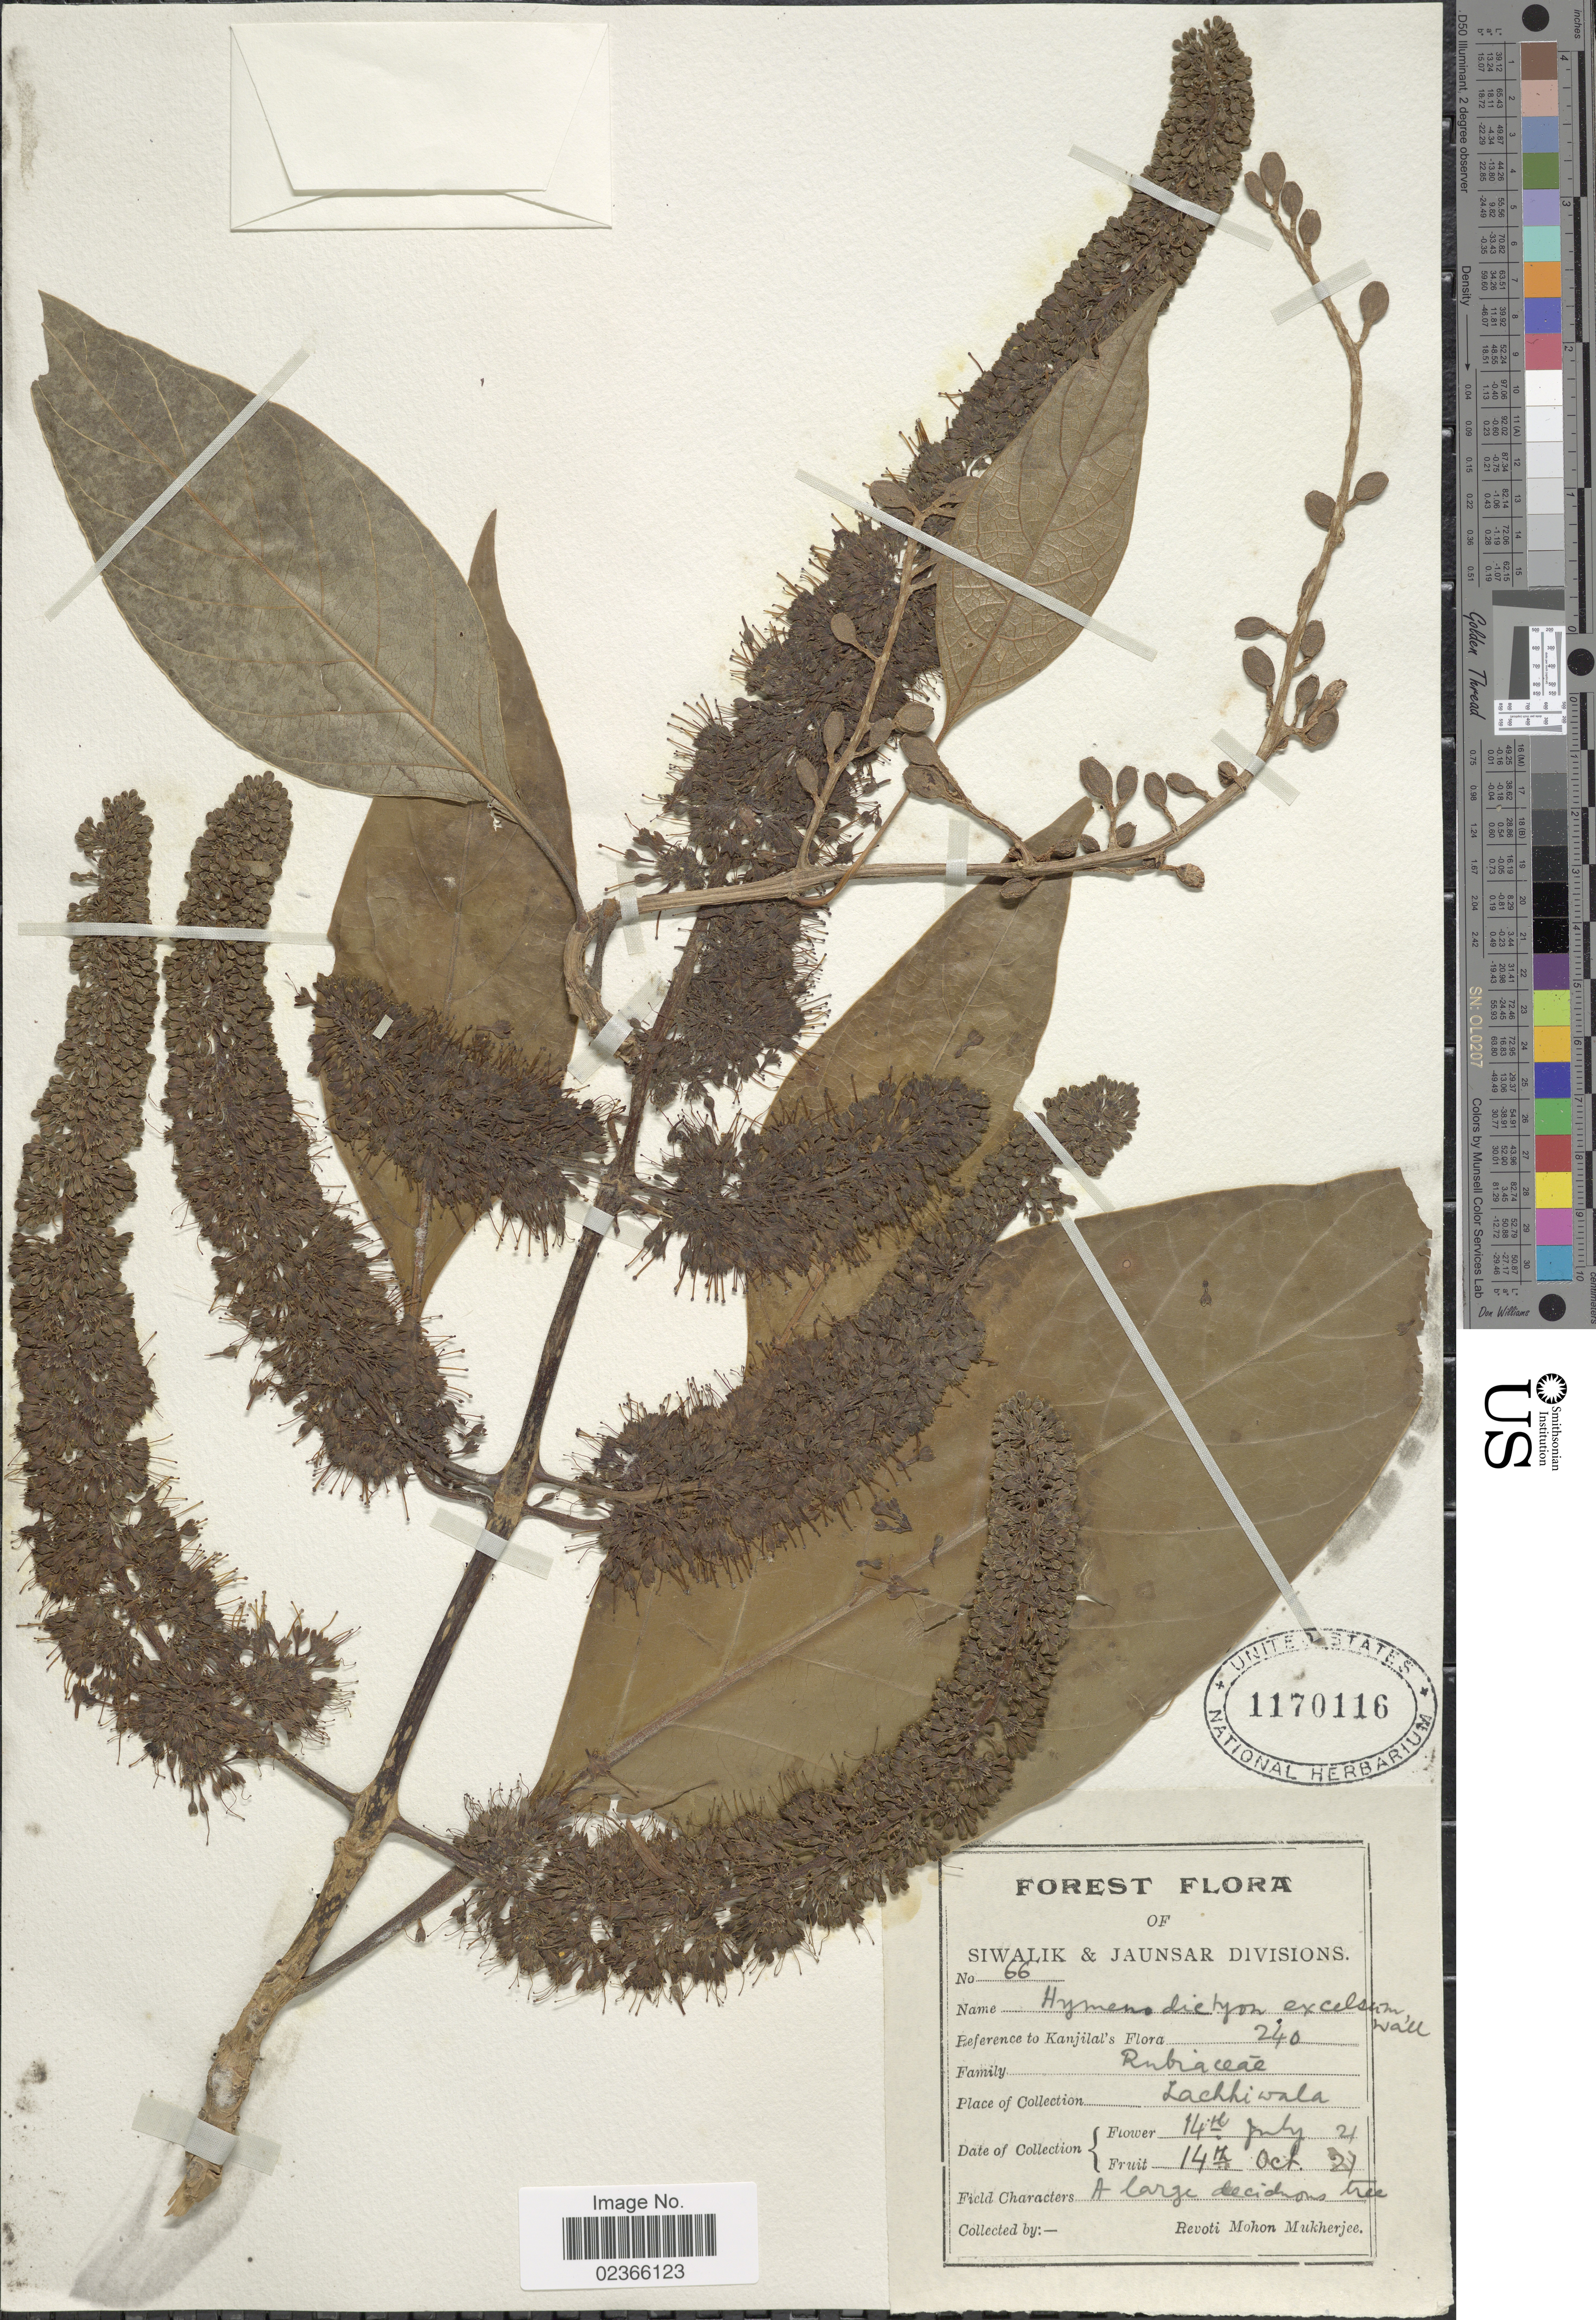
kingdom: Plantae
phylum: Tracheophyta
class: Magnoliopsida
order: Gentianales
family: Rubiaceae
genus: Hymenodictyon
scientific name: Hymenodictyon excelsum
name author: (Roxb.) Wall.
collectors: R. Mukherjee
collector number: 66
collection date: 1921-07-14/1921-10-14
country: India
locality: Siwalik and Jaunsar Divisons. Lachhiwala.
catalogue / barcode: US 1170116